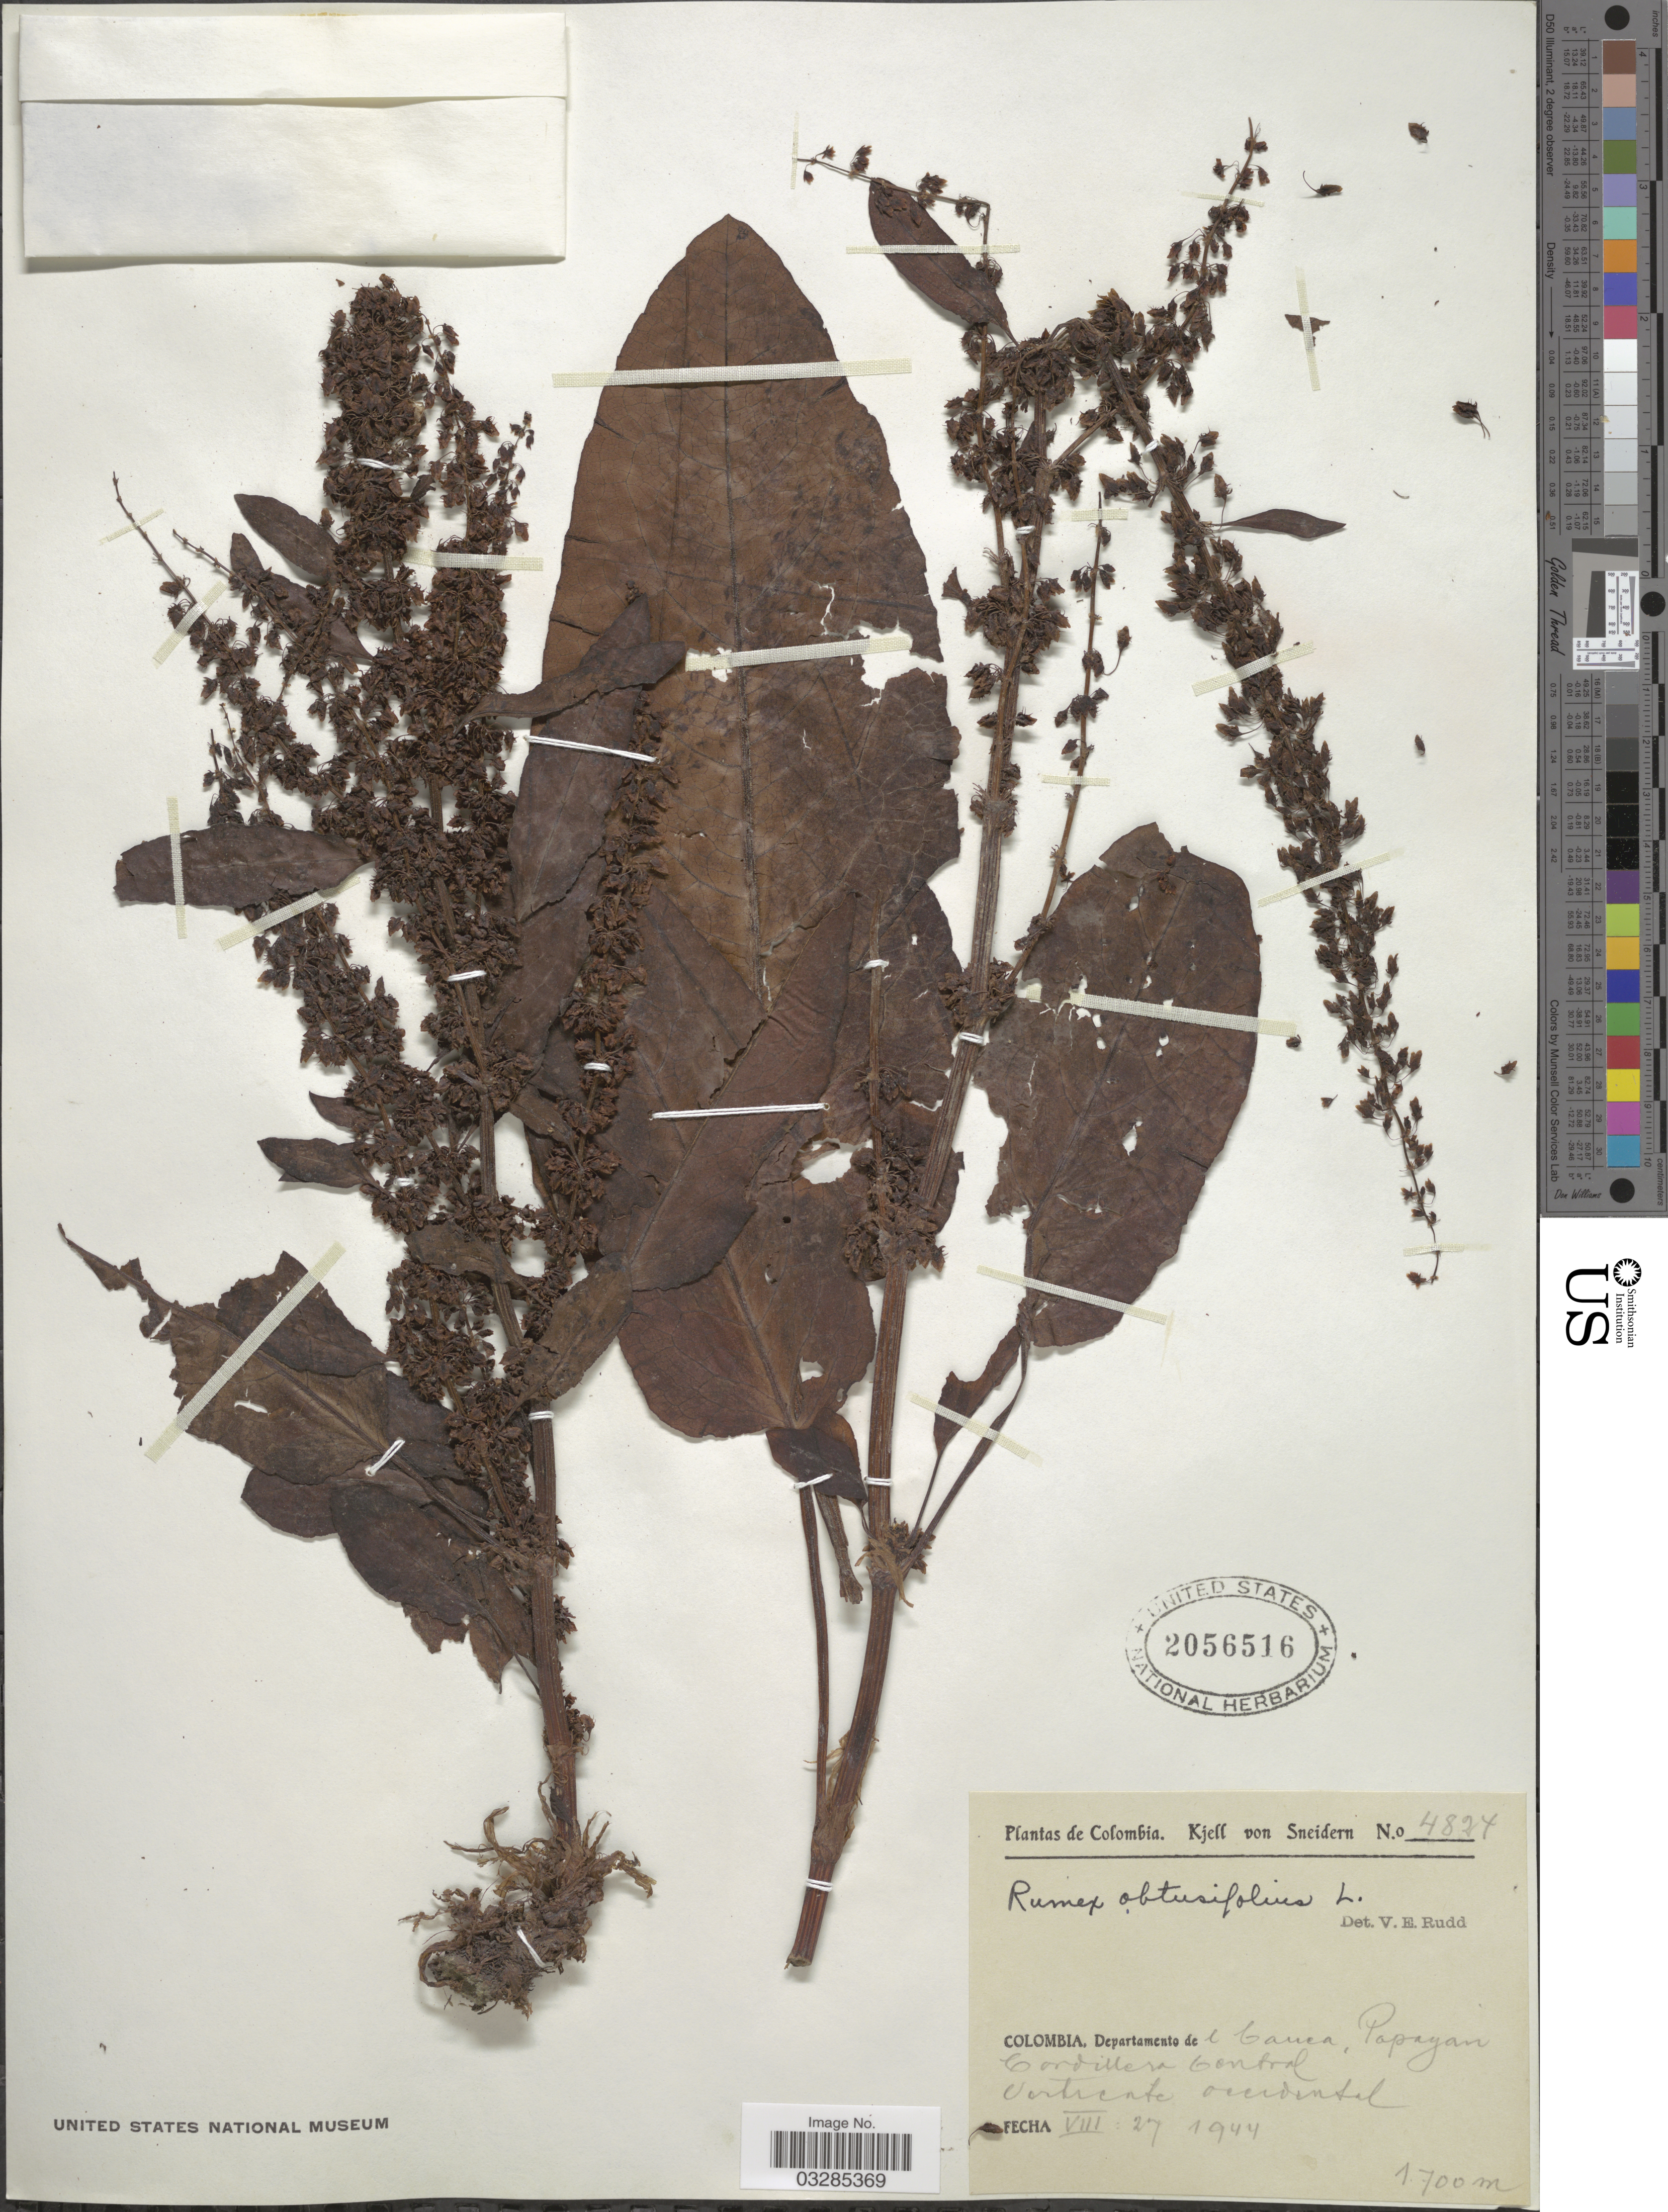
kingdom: Plantae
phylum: Tracheophyta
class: Magnoliopsida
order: Caryophyllales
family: Polygonaceae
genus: Rumex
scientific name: Rumex obtusifolius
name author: L.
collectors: K. von Sneidern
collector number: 4827*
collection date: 1944-08-27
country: Colombia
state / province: Cauca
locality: Departamento del Cauca, Popayan. Cordillera Central. Vertiente occidental.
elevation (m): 1700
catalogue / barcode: US 2056516